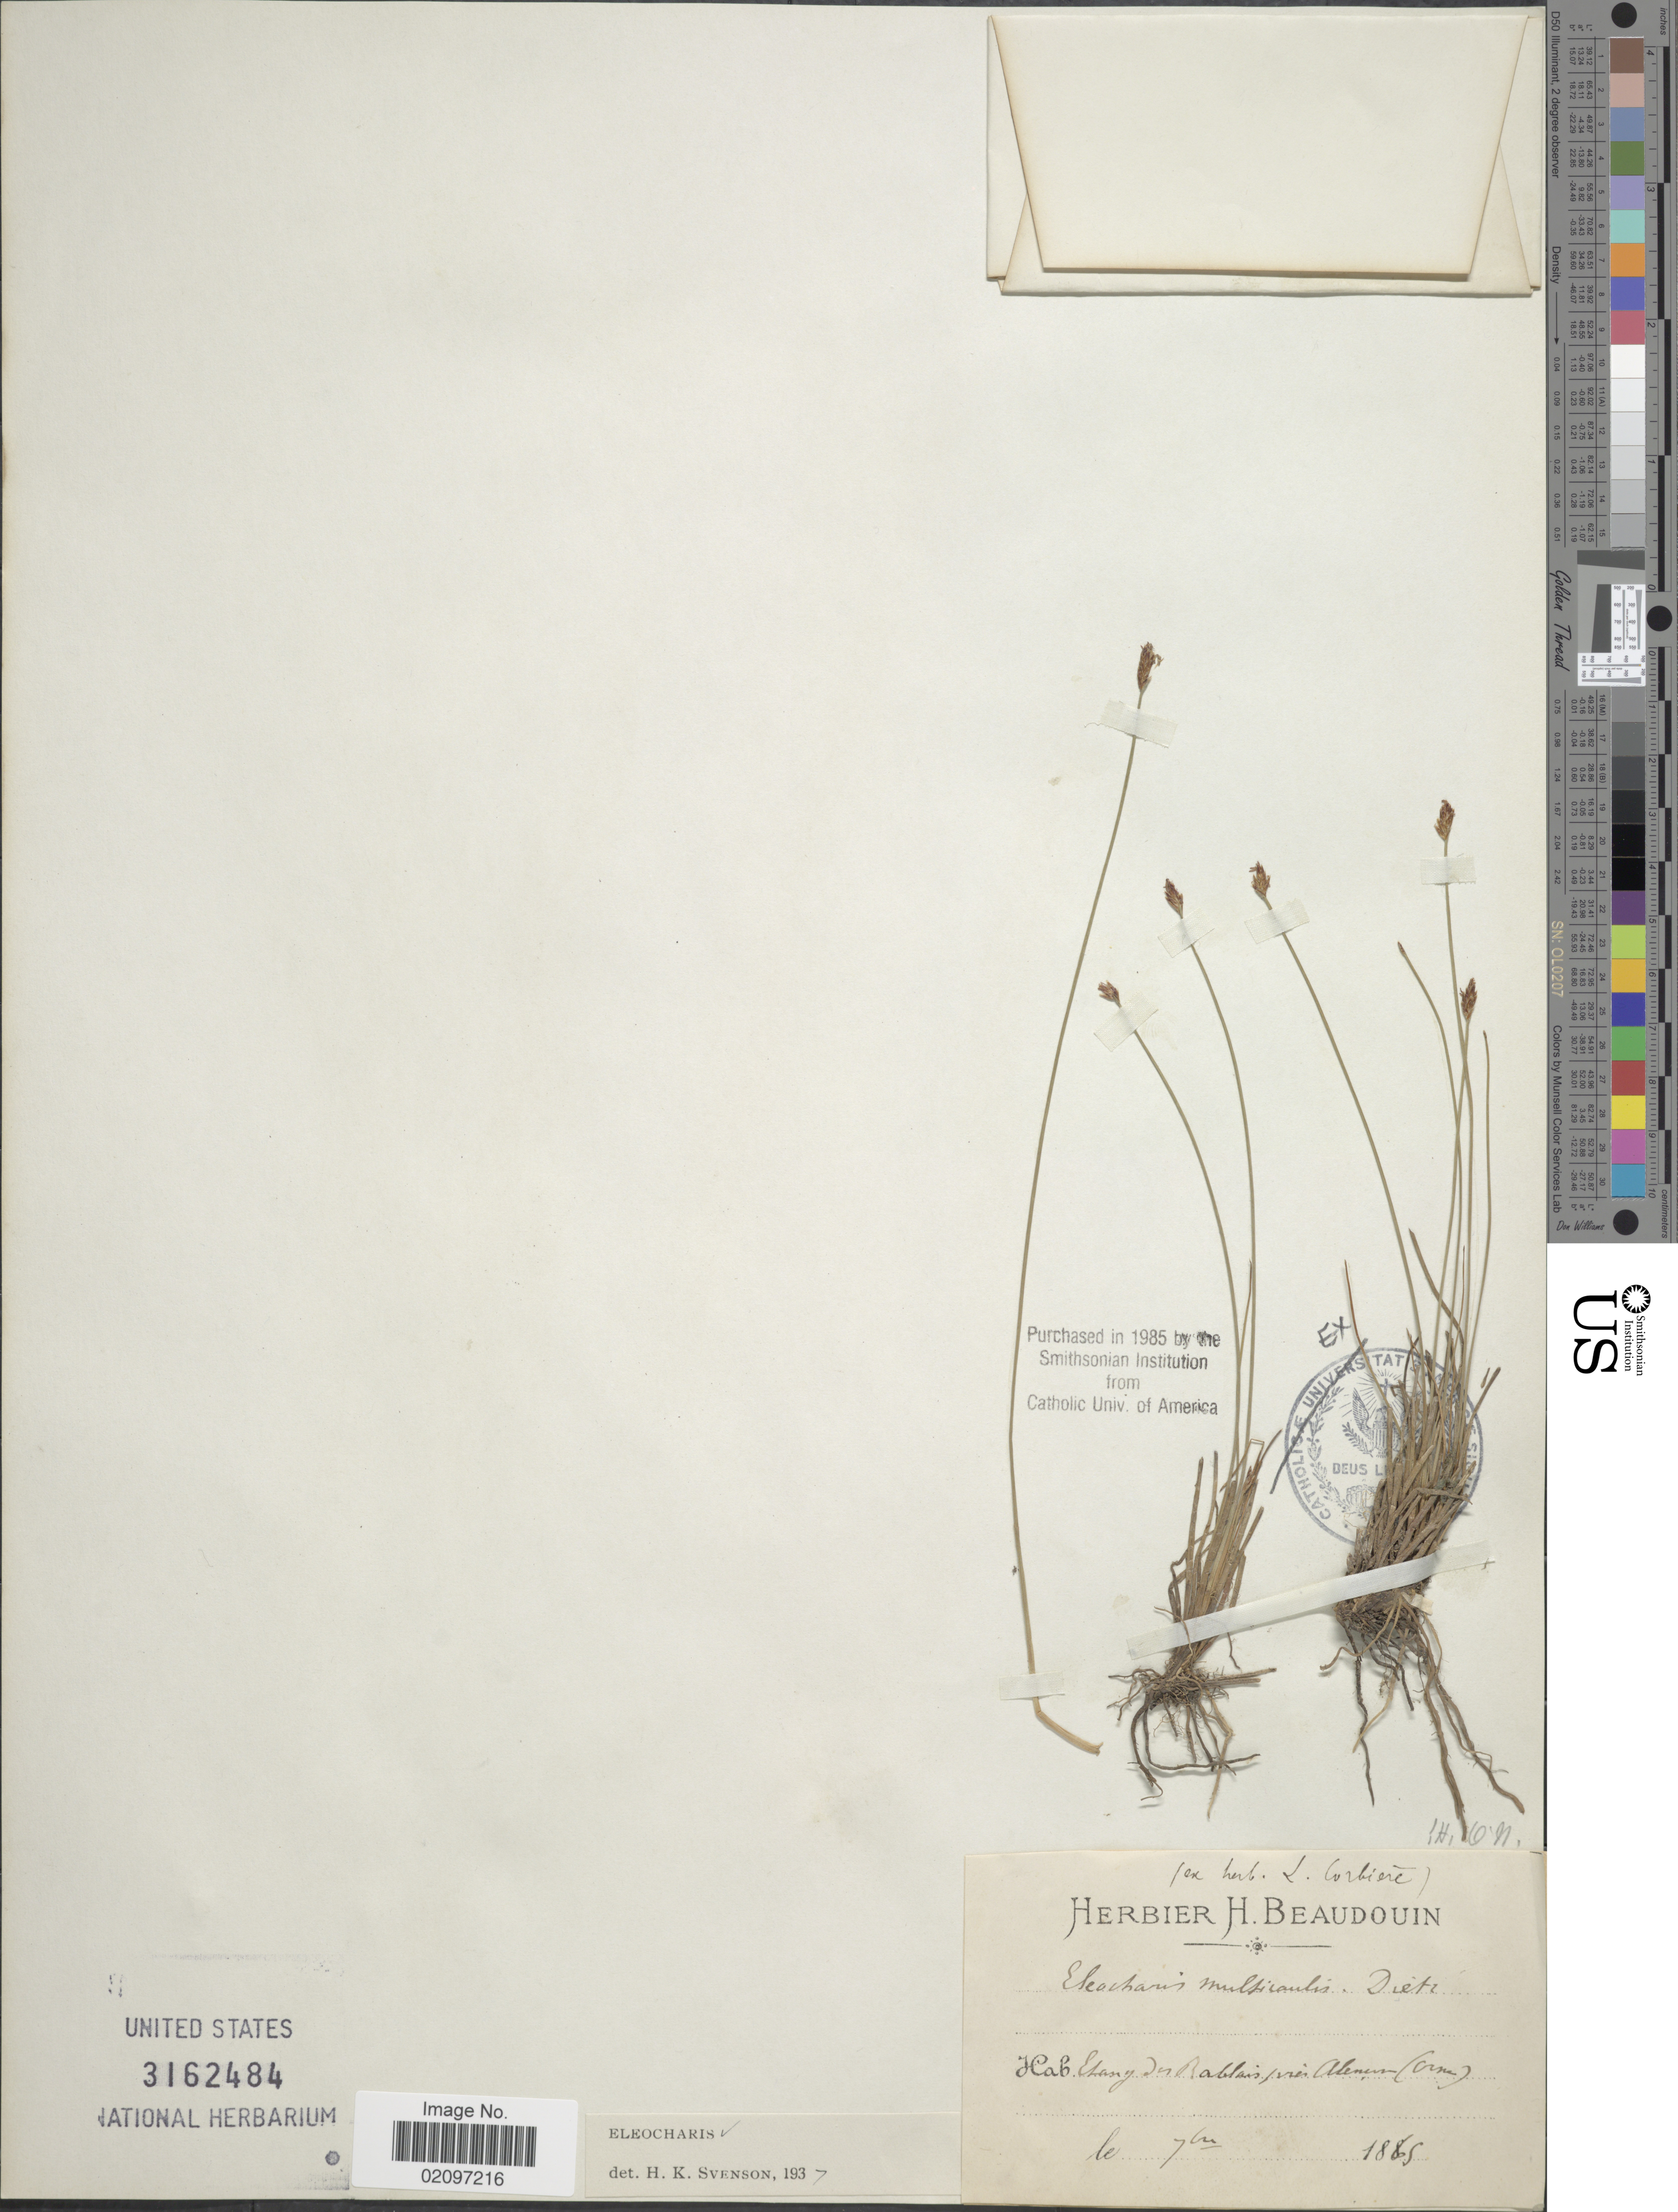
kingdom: Plantae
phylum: Tracheophyta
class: Liliopsida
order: Poales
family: Cyperaceae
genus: Eleocharis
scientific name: Eleocharis multicaulis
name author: (Sm.) Desv.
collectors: ex herb. H. Beaudouin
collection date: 1886-02-07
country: France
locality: Etang des Rablais, bei Alemsens (Arm) [interpreted]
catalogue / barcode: US 3162484